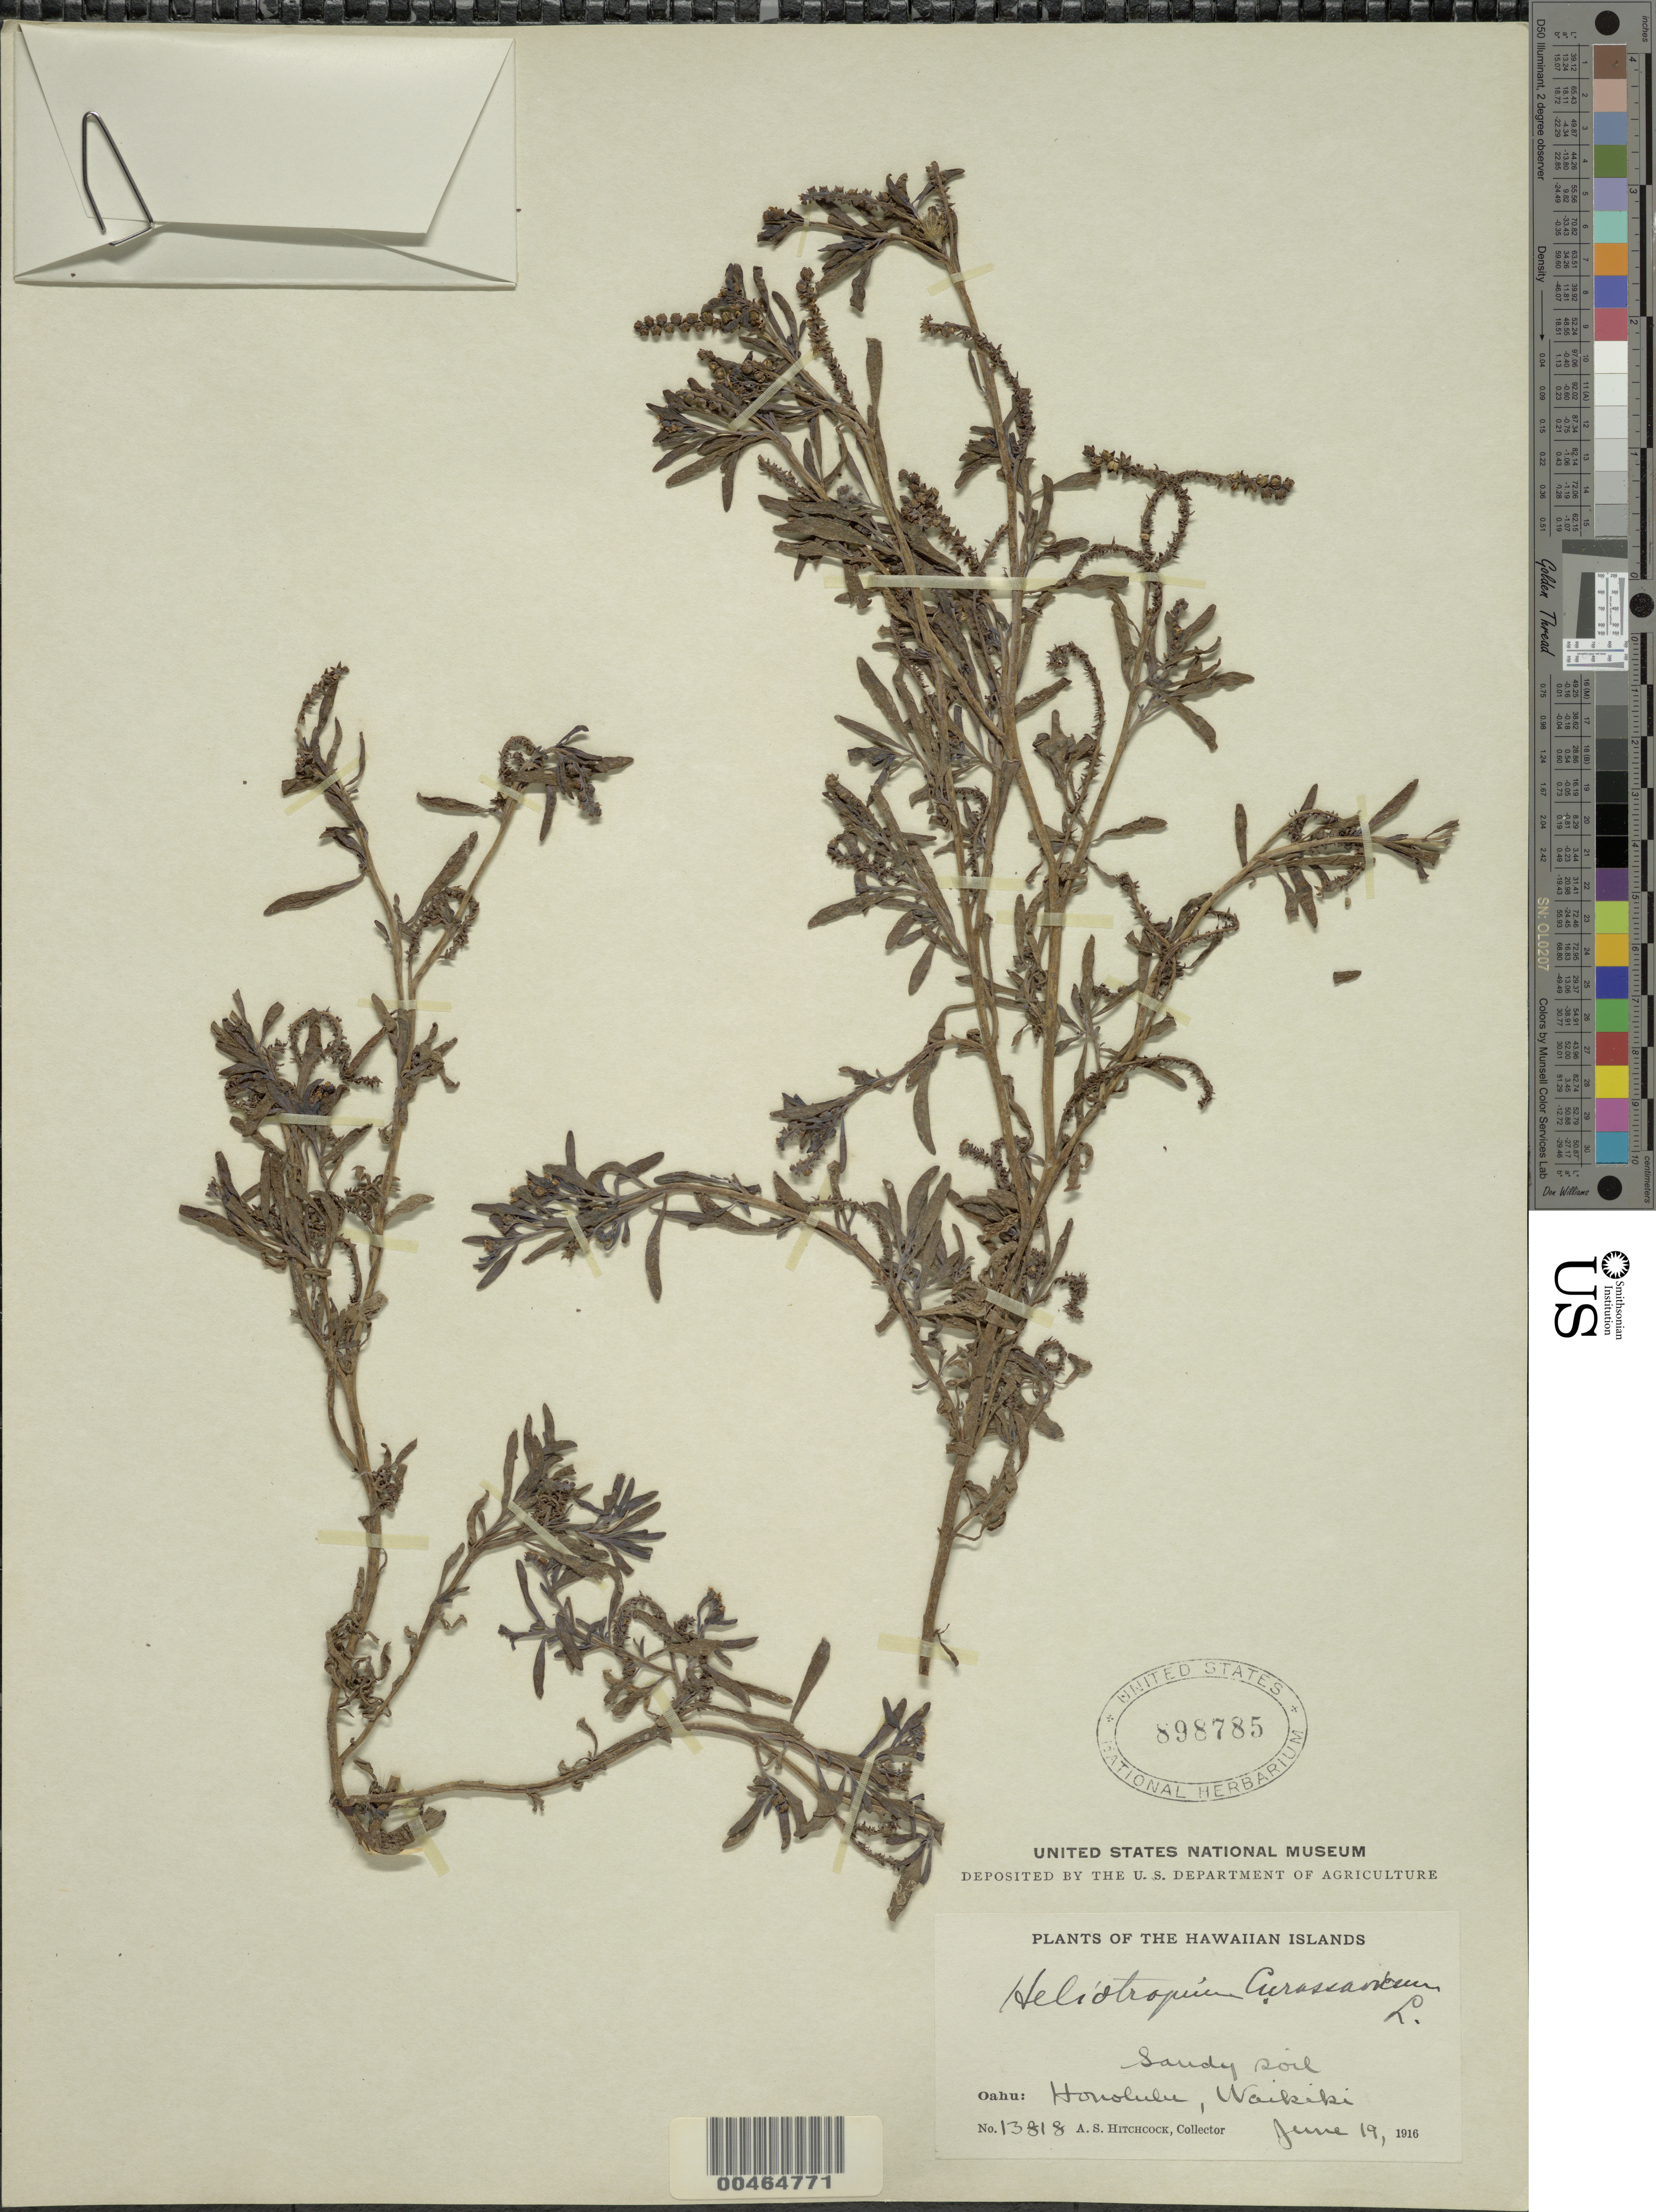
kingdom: Plantae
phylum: Tracheophyta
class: Magnoliopsida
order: Boraginales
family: Heliotropiaceae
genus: Heliotropium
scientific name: Heliotropium curassavicum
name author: L.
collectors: A. S. Hitchcock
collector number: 13818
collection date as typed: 19 Jun 1916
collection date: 1916-06-19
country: United States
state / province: Hawaii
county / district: Honolulu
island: Oahu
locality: Honolulu, Waikiki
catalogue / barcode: US 898785